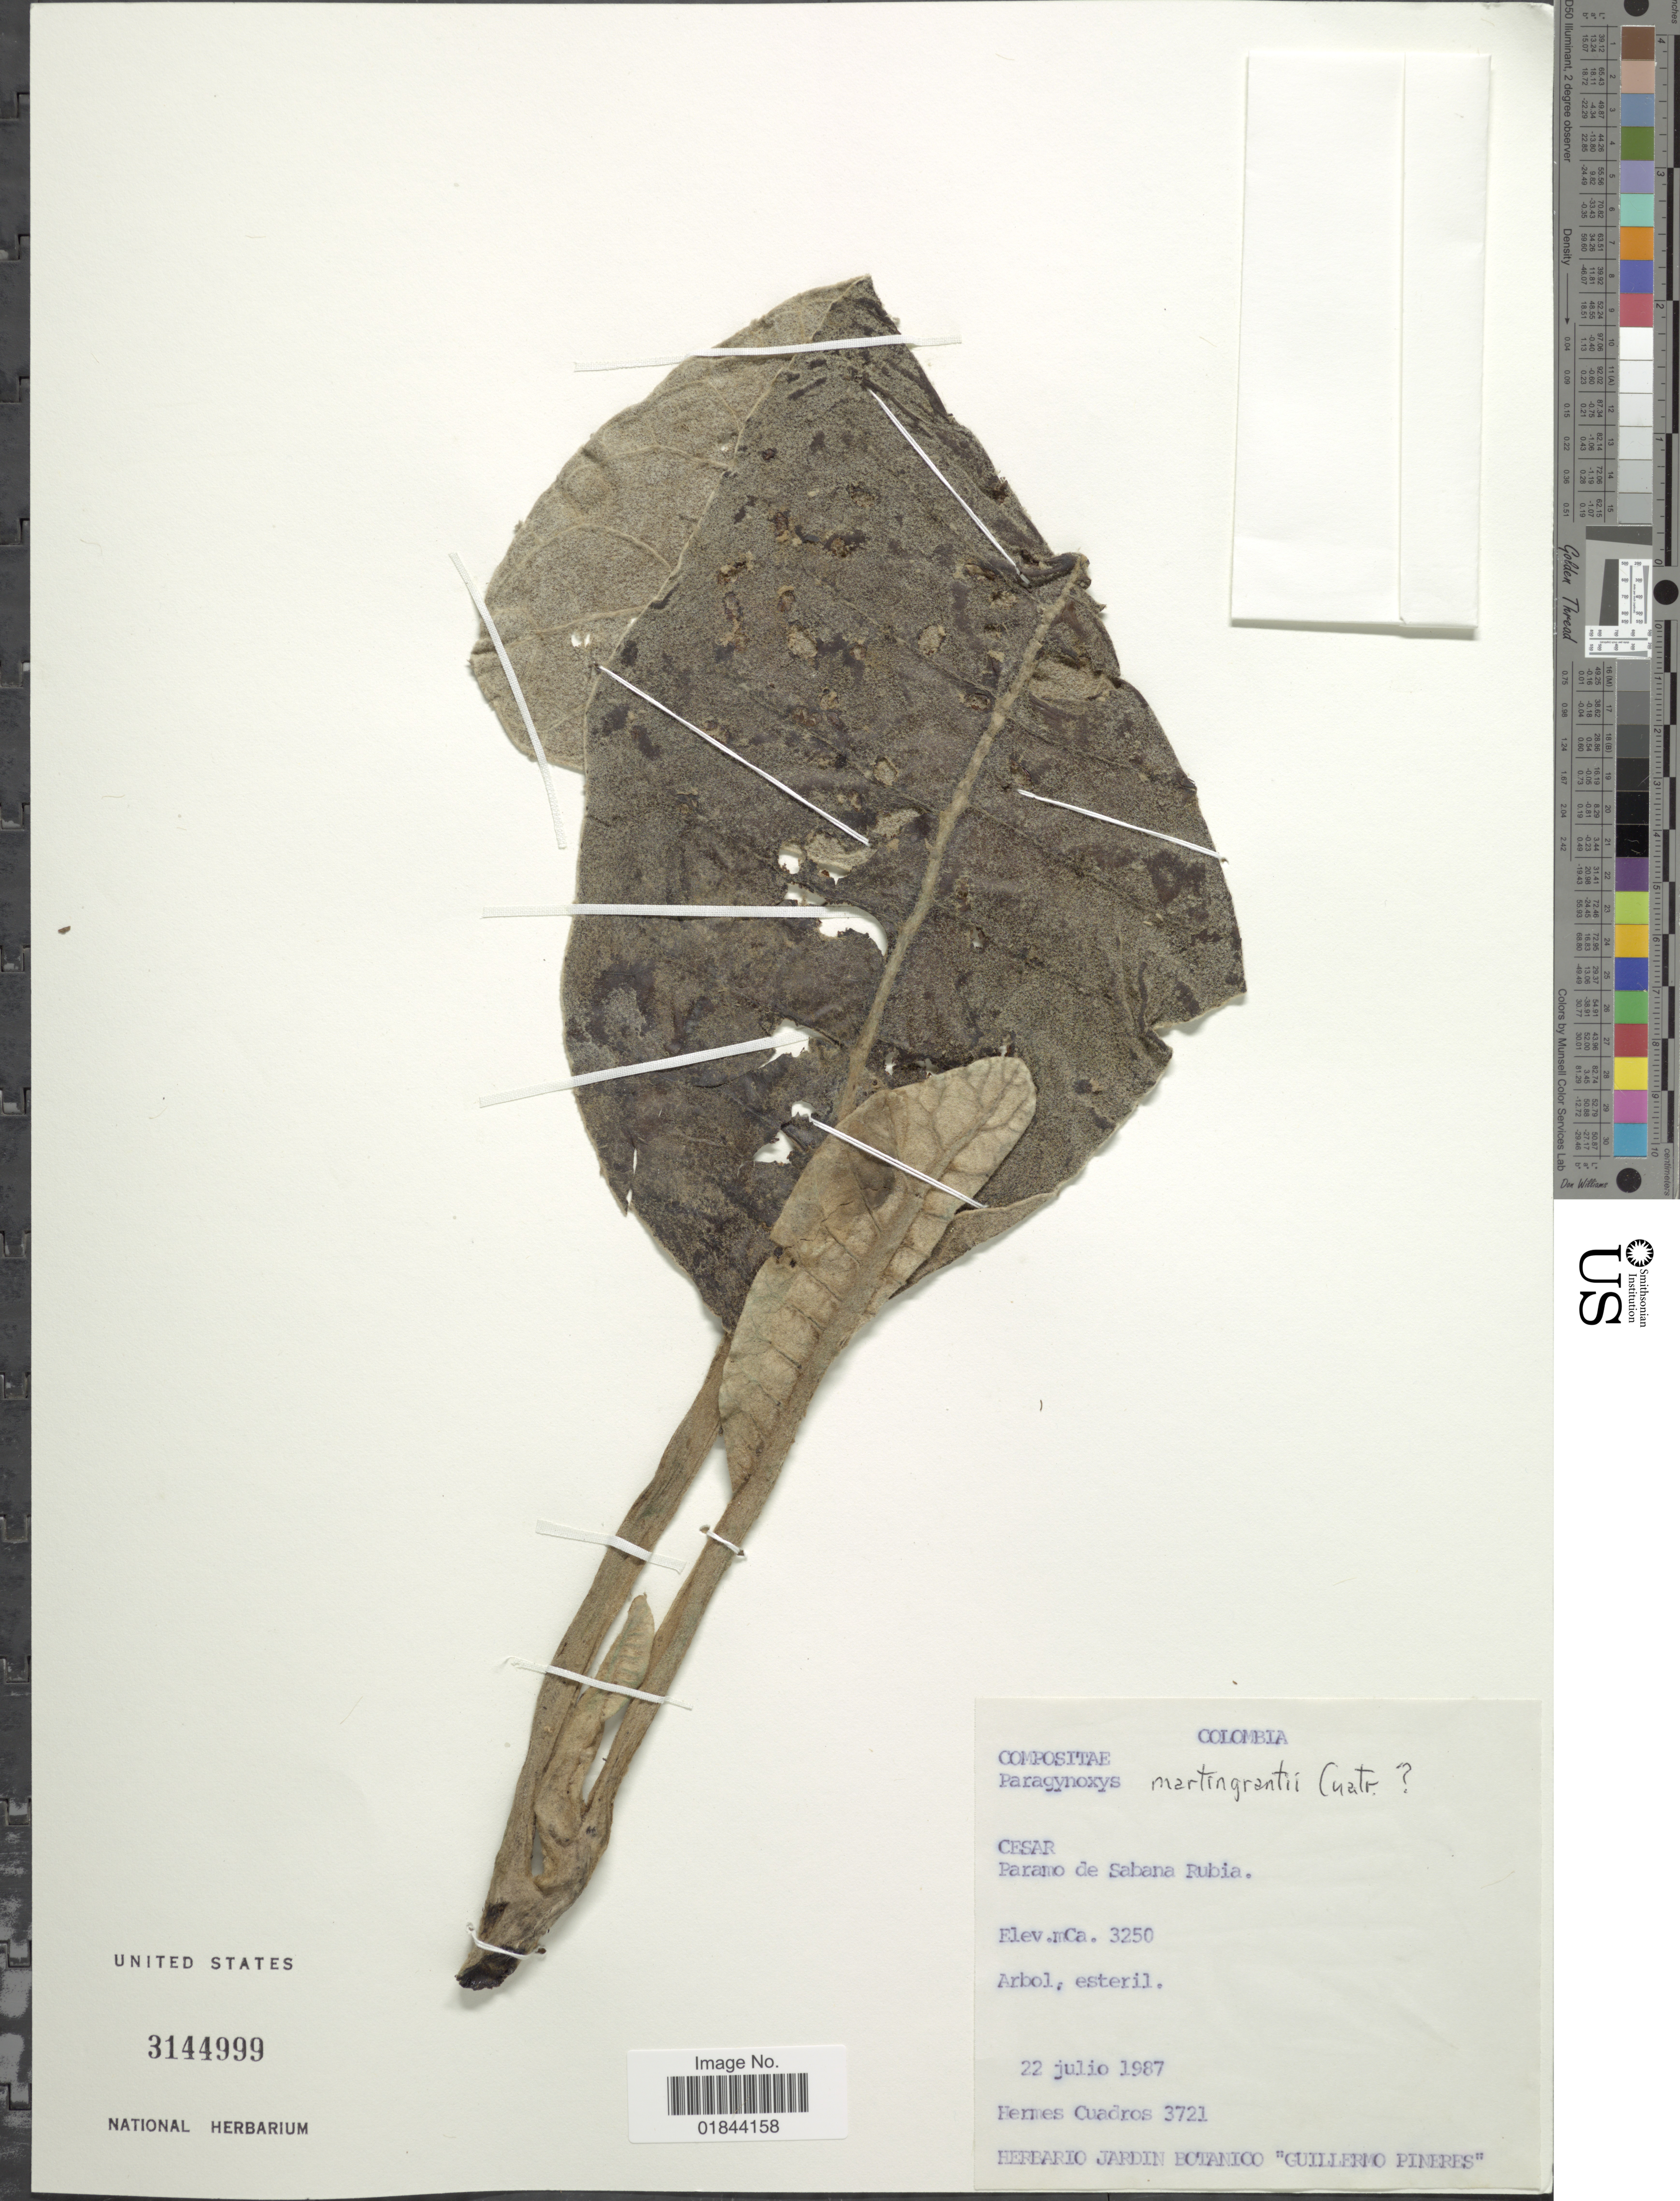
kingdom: Plantae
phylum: Tracheophyta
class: Magnoliopsida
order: Asterales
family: Asteraceae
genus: Paragynoxys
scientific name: Paragynoxys martingrantii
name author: Cuatrec.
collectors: H. Cuadros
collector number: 3721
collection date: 1987-07-22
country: Colombia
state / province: Cesar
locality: Paramo de Sabana Rubia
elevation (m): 3250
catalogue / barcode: US 3144999